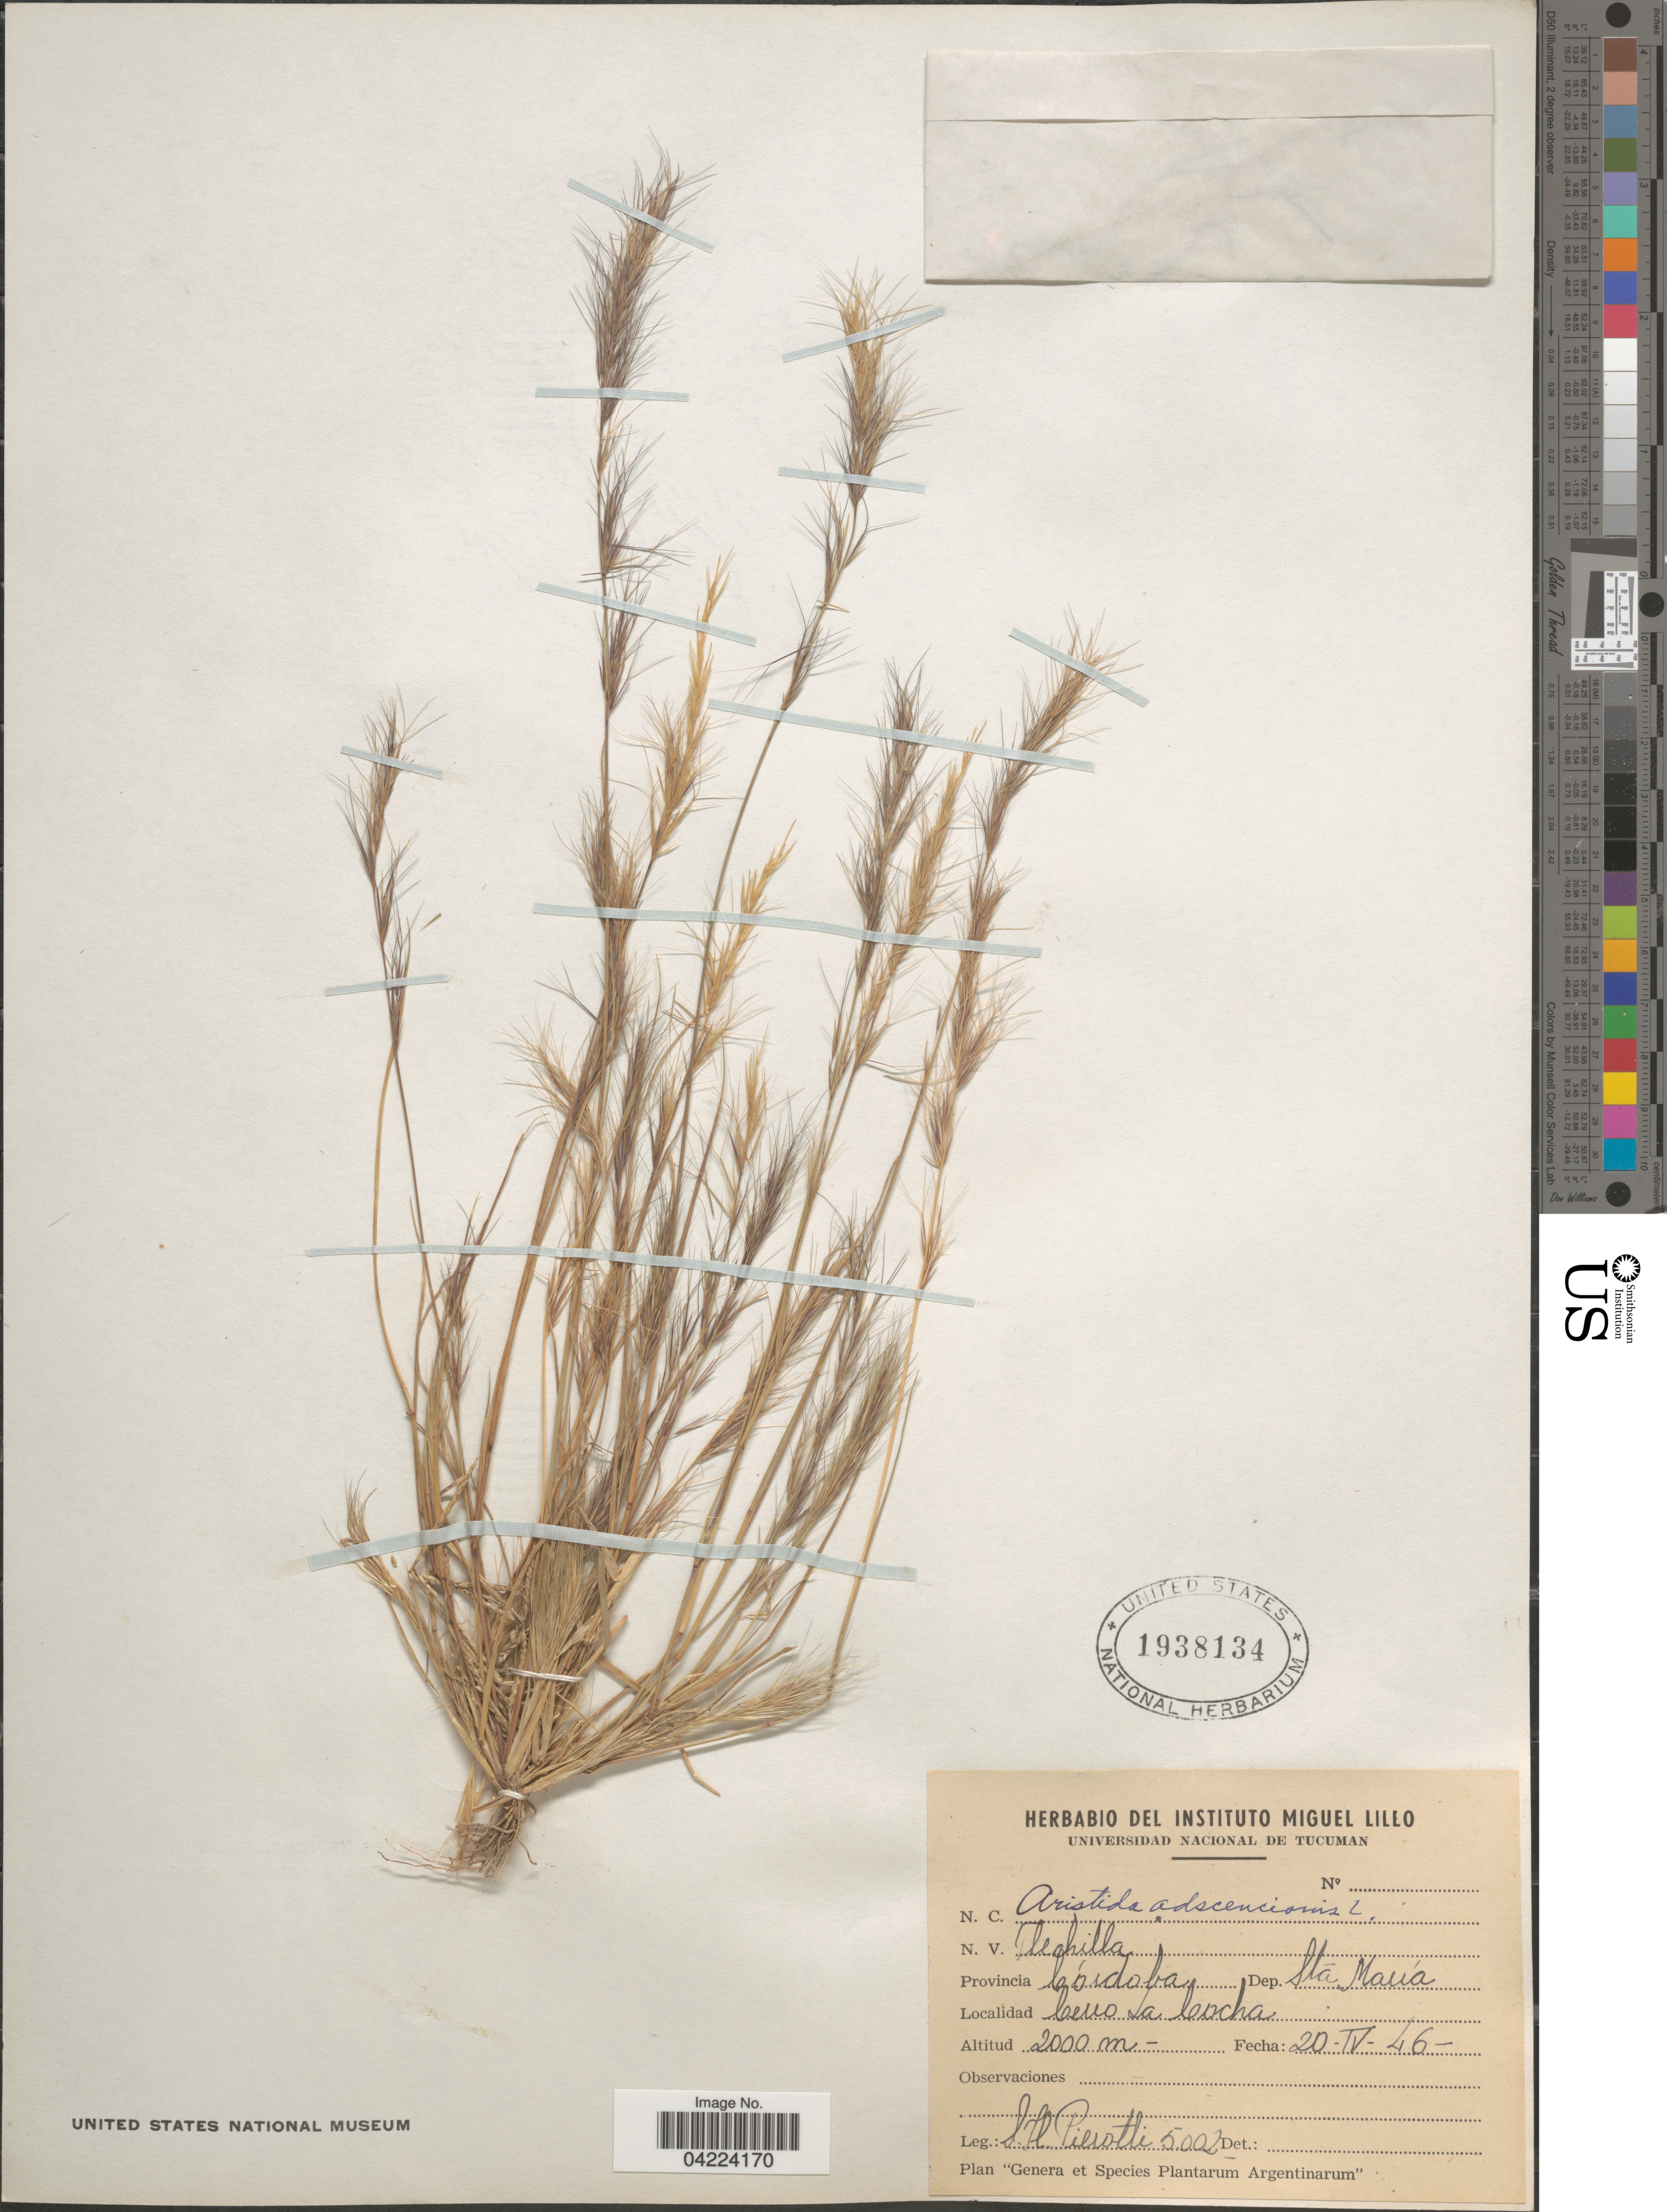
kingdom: Plantae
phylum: Tracheophyta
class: Liliopsida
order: Poales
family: Poaceae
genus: Aristida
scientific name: Aristida adscensionis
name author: L.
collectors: S. A. Pierotti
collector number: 5002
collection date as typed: Transcribed d/m/y: 20/4/46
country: Argentina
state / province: Cordoba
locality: Dep. Sta. María. Cerro La Cocha.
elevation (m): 2000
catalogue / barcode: US 1938134